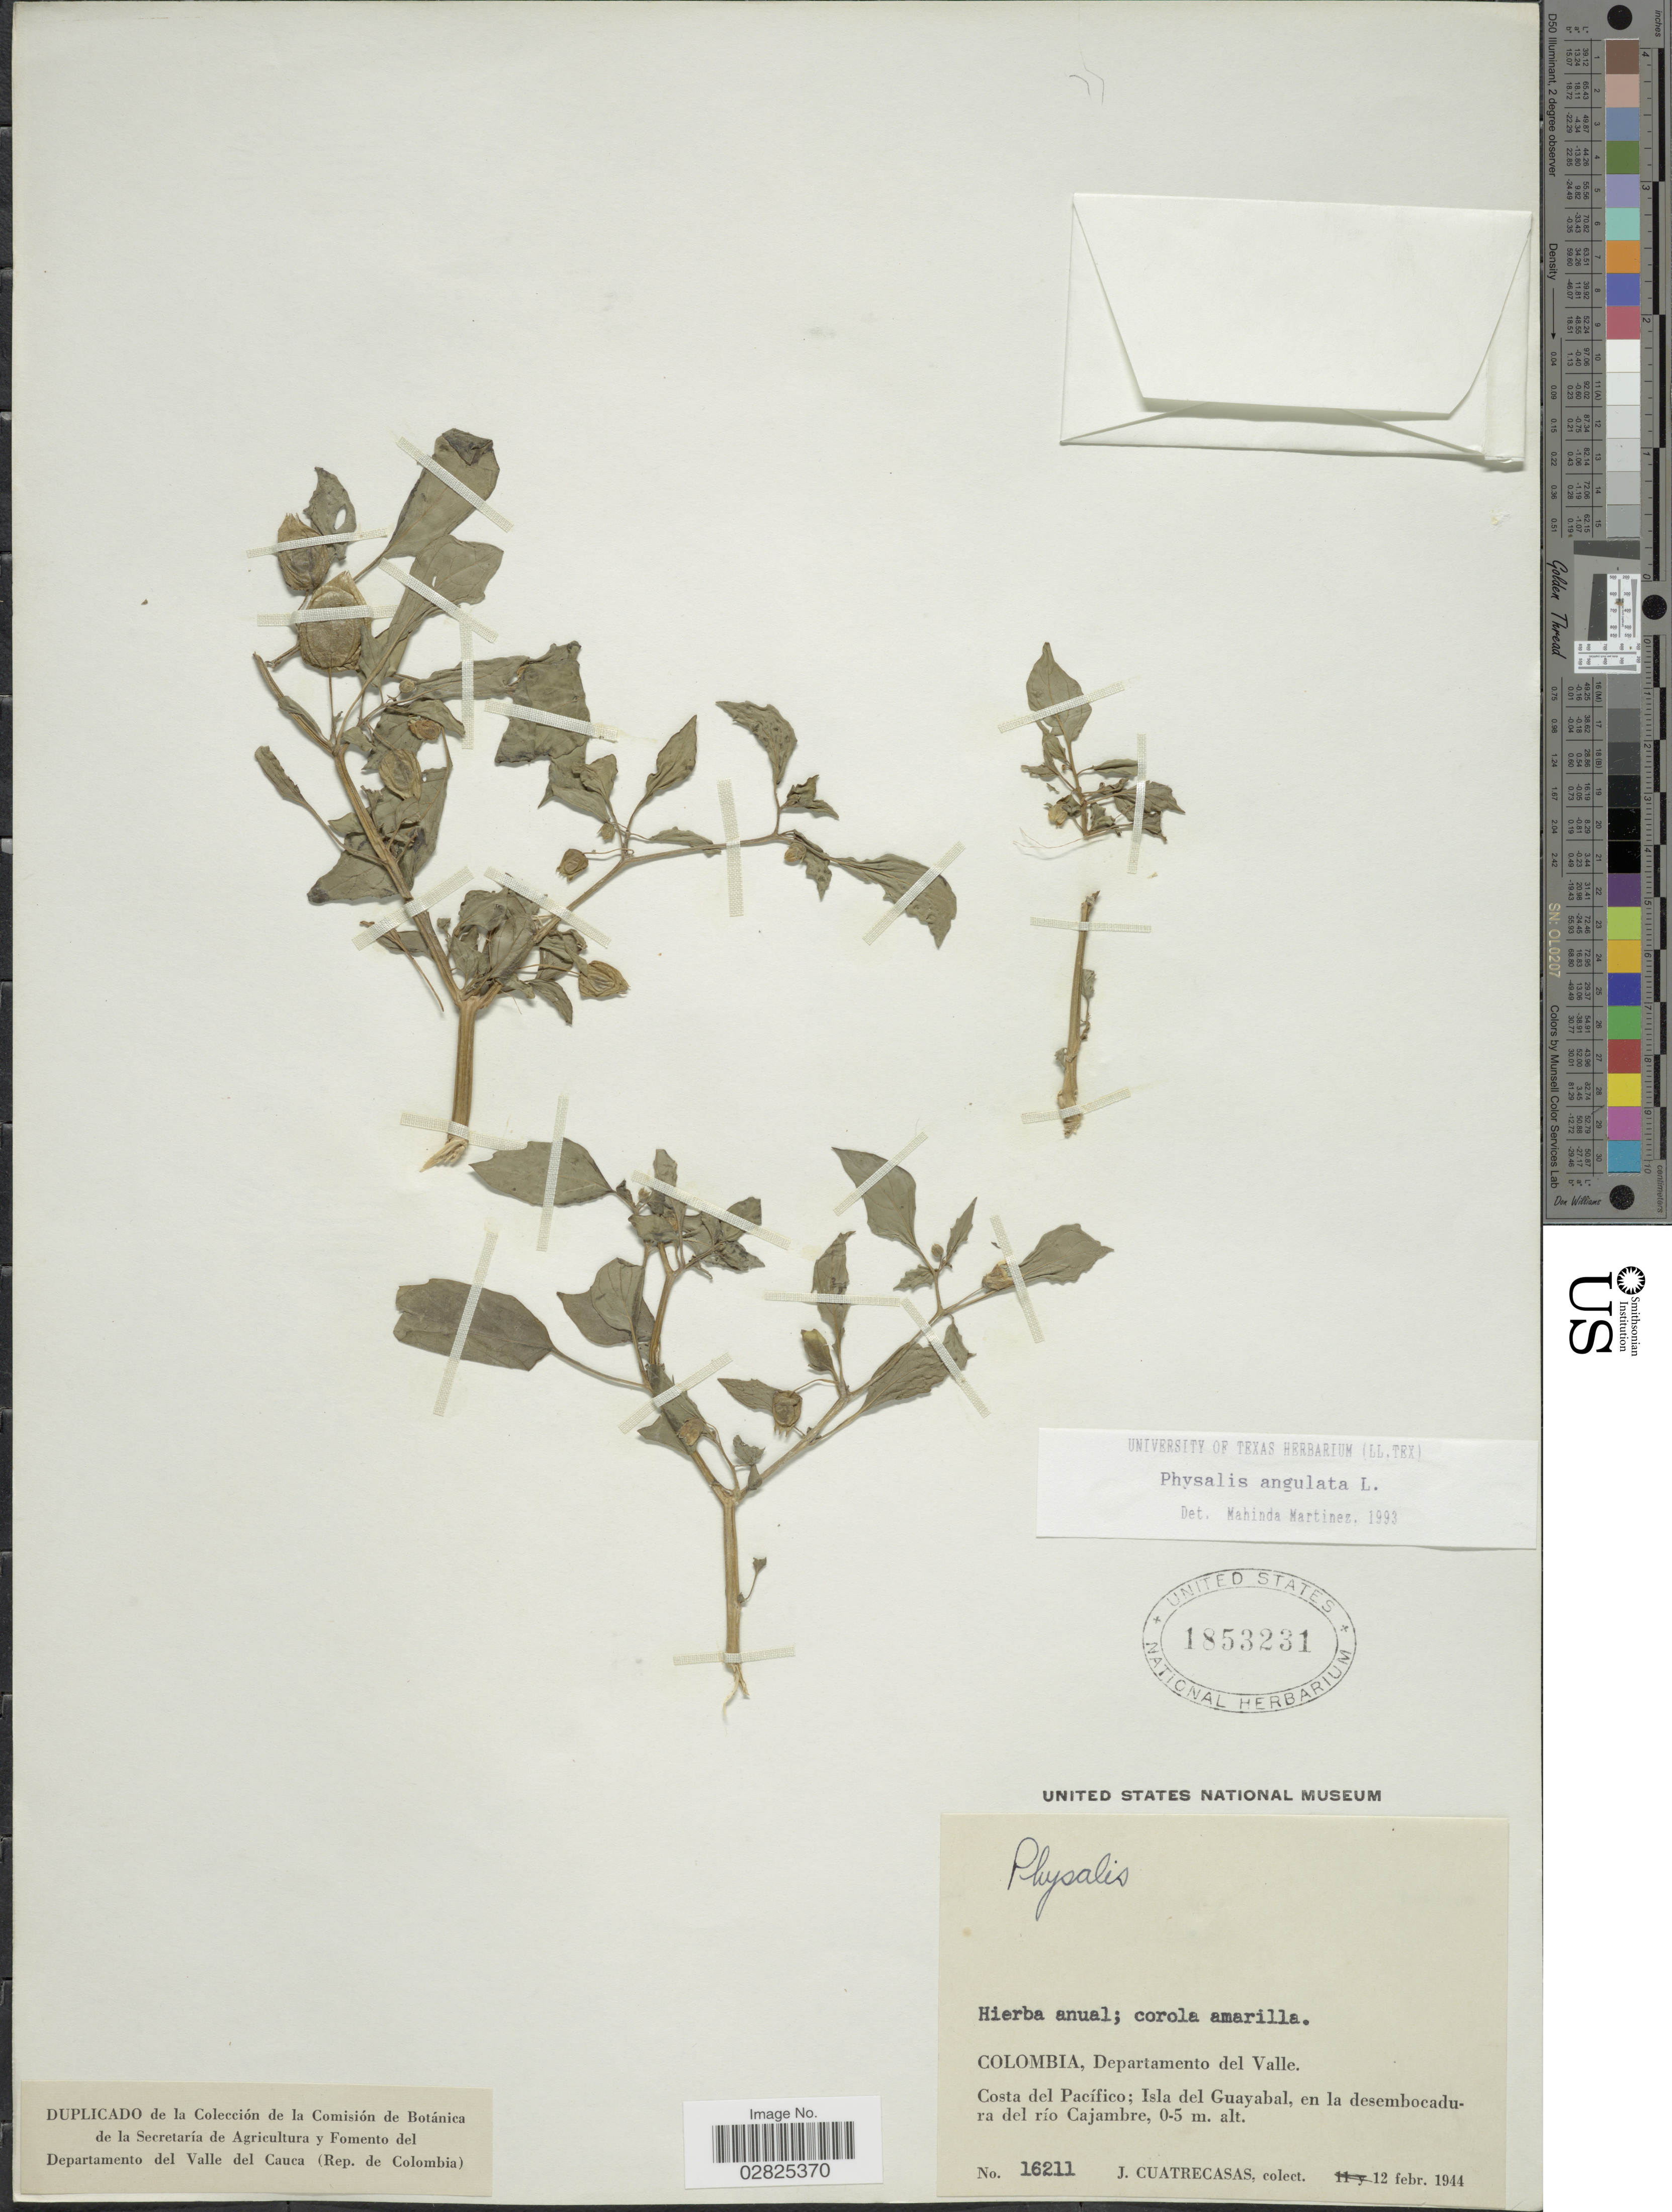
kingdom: Plantae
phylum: Tracheophyta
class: Magnoliopsida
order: Solanales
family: Solanaceae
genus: Physalis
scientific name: Physalis angulata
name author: L.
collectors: J. Cuatrecasas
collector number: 16211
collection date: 1944-02-12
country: Colombia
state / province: Valle del Cauca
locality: Departamento del Valle, Costa del Pacífico; Isla del Guayabal, en la desembocadura del río Cajambre.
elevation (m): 0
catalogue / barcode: US 1853231